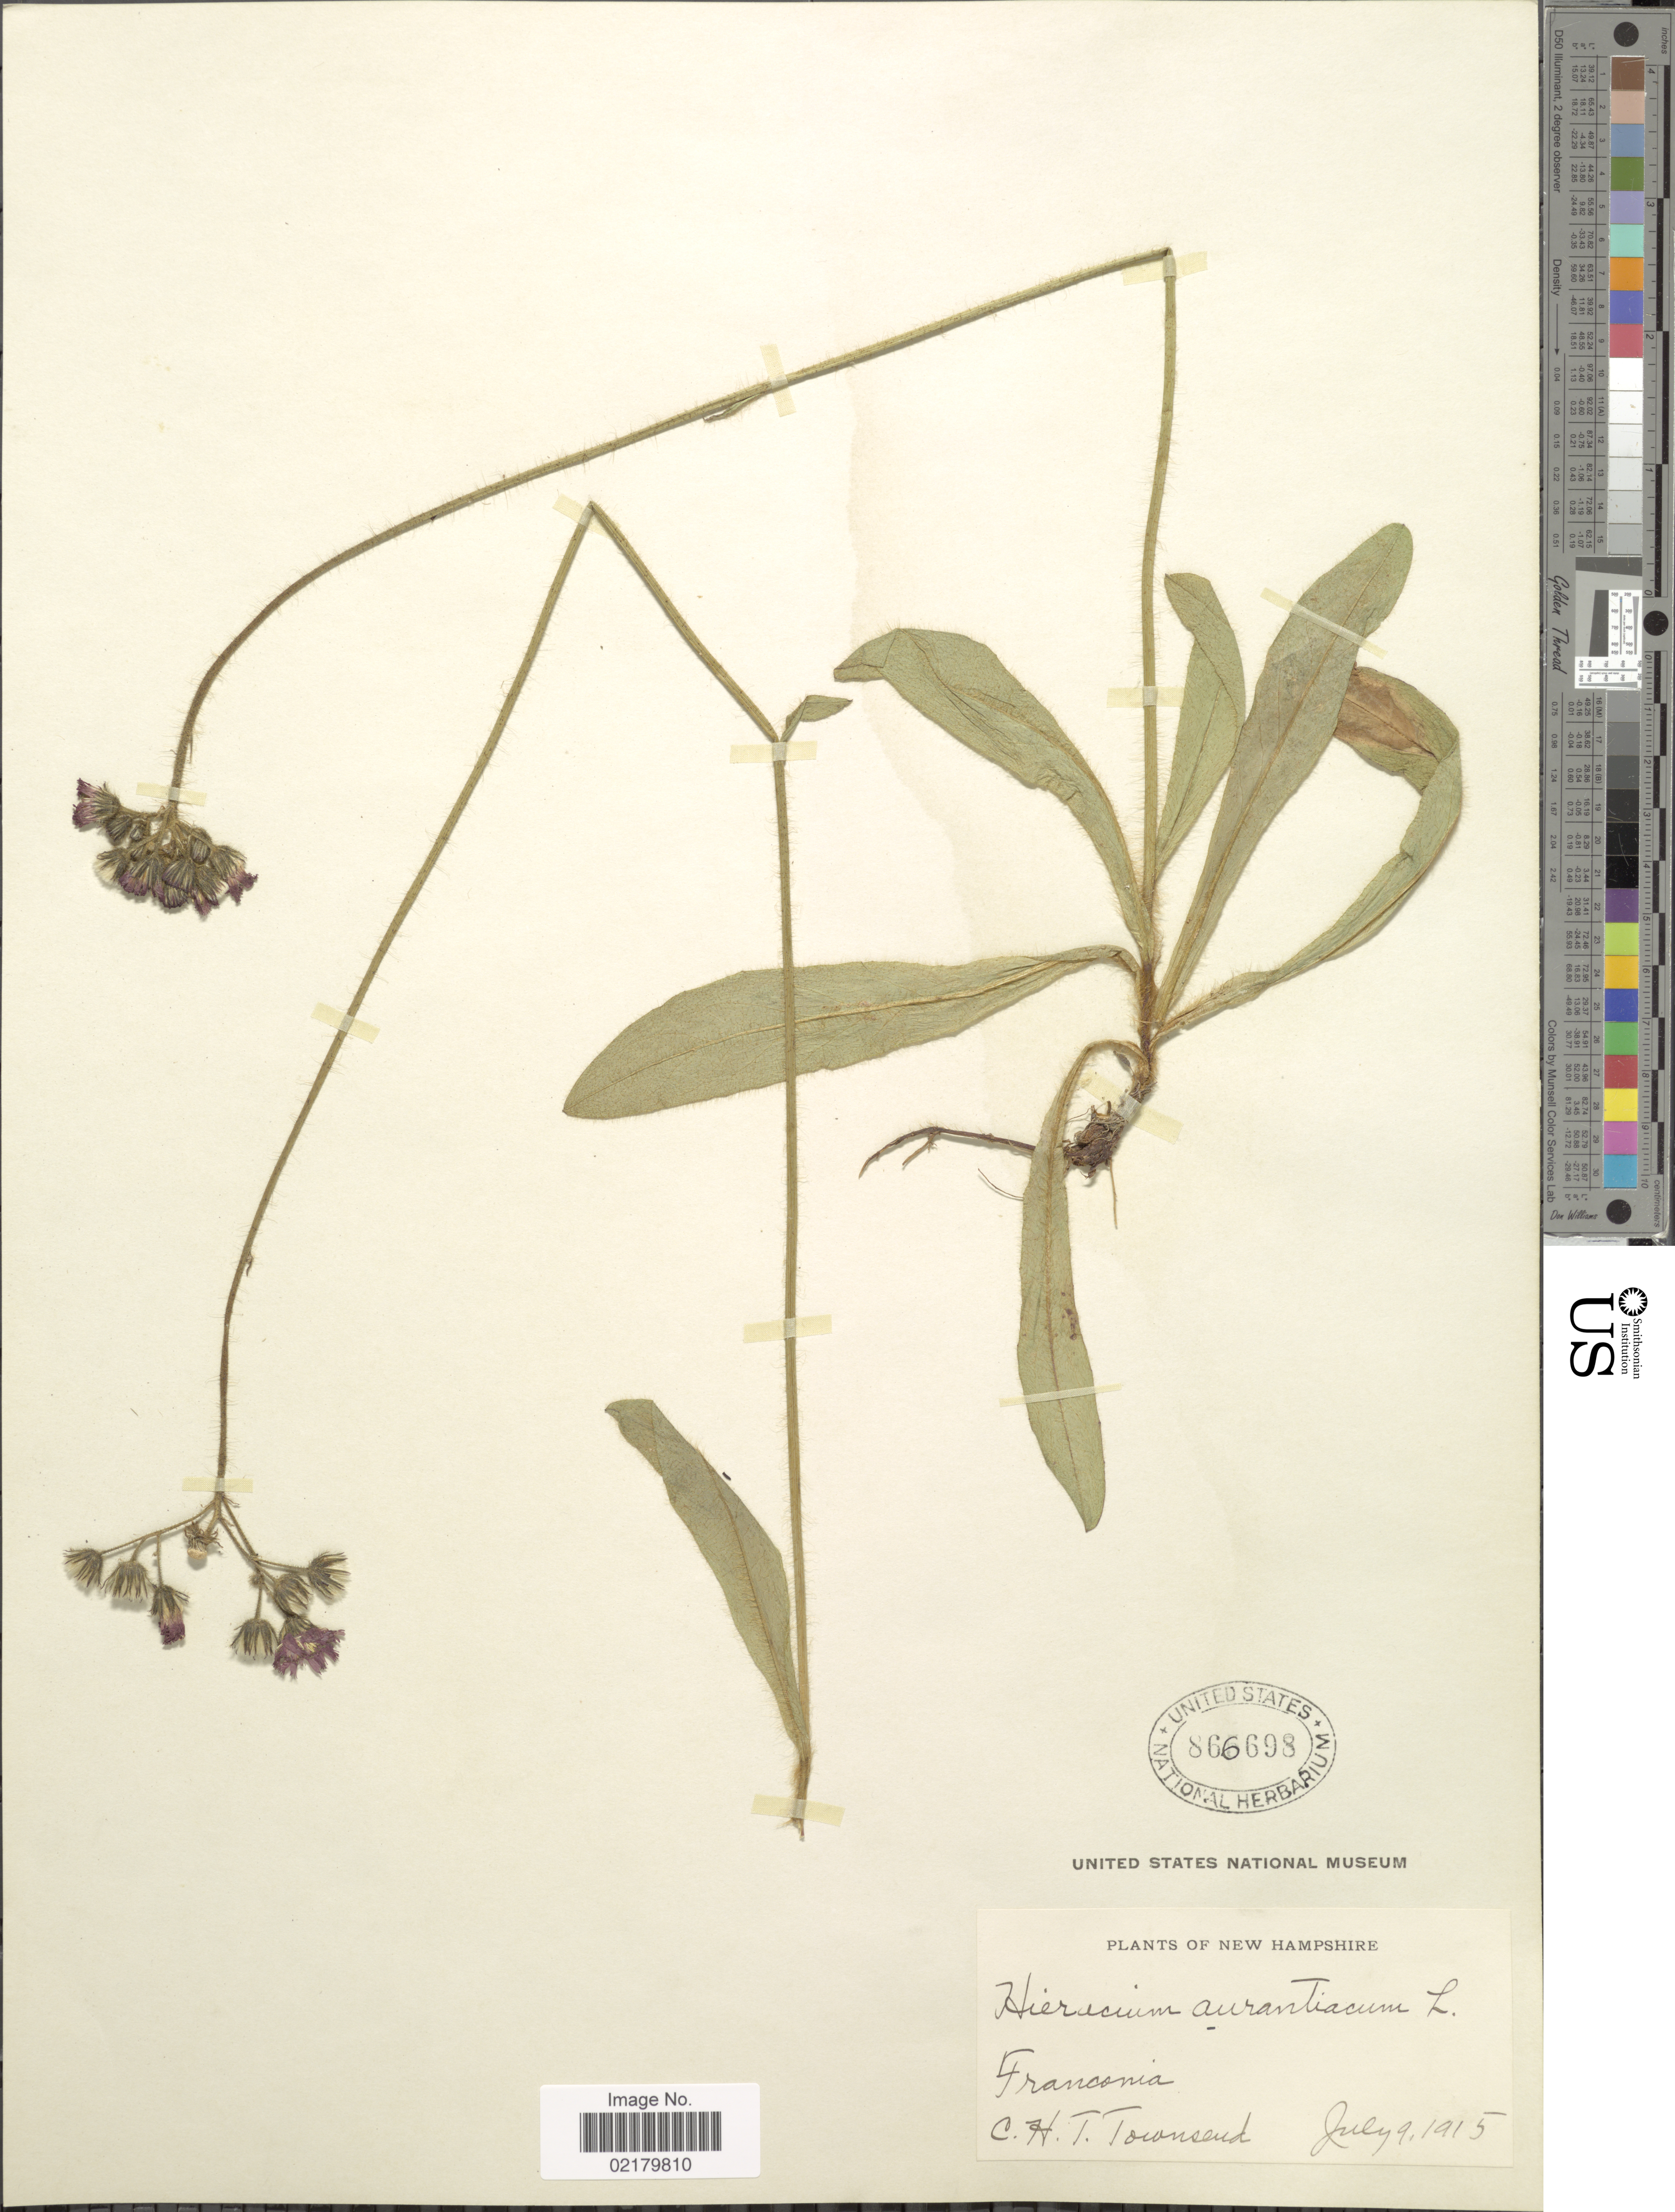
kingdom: Plantae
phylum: Tracheophyta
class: Magnoliopsida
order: Asterales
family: Asteraceae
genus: Pilosella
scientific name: Pilosella aurantiaca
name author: (L.) F.W. Schultz & Sch. Bip.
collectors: C. H. T. Townsend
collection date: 1915-07-09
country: United States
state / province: New Hampshire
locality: Franconia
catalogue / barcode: US 866698